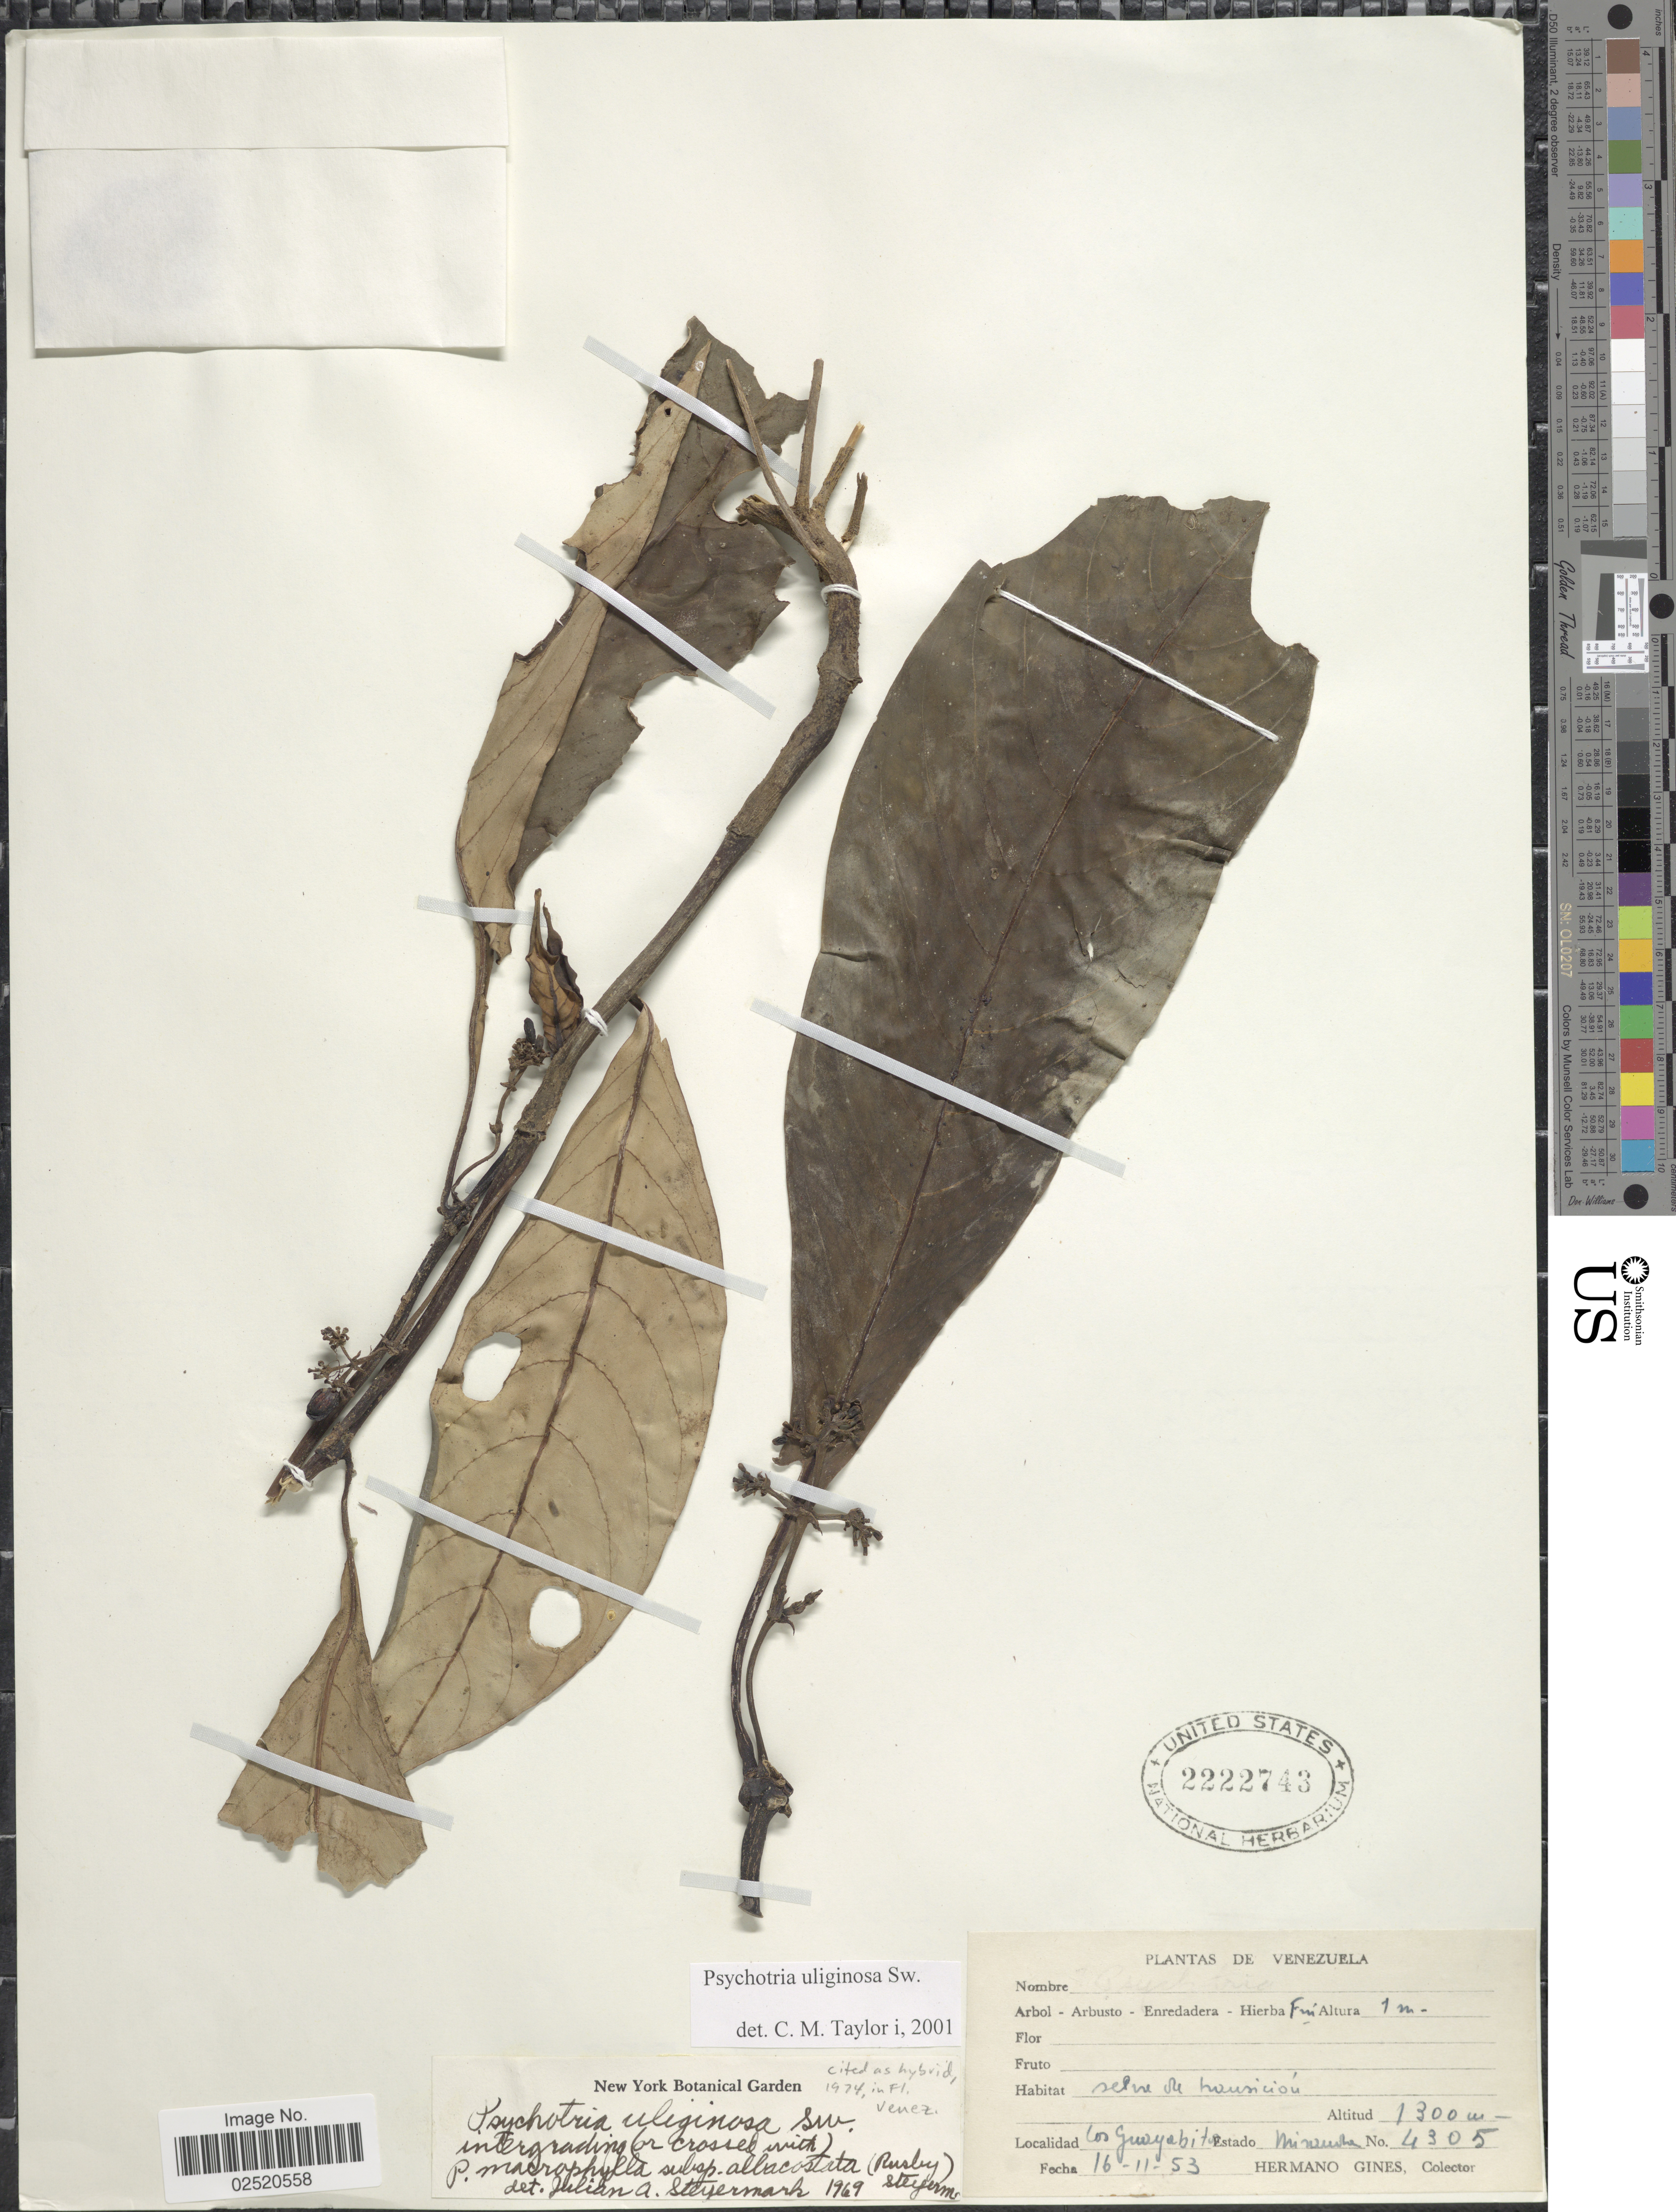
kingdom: Plantae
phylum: Tracheophyta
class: Magnoliopsida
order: Gentianales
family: Rubiaceae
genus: Psychotria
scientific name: Psychotria uliginosa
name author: Sw.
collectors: Bro. Gines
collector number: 4305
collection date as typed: Transcribed d/m/y: 16/11/53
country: Venezuela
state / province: Miranda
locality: Los Guayabitos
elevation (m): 1300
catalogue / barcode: US 2222748